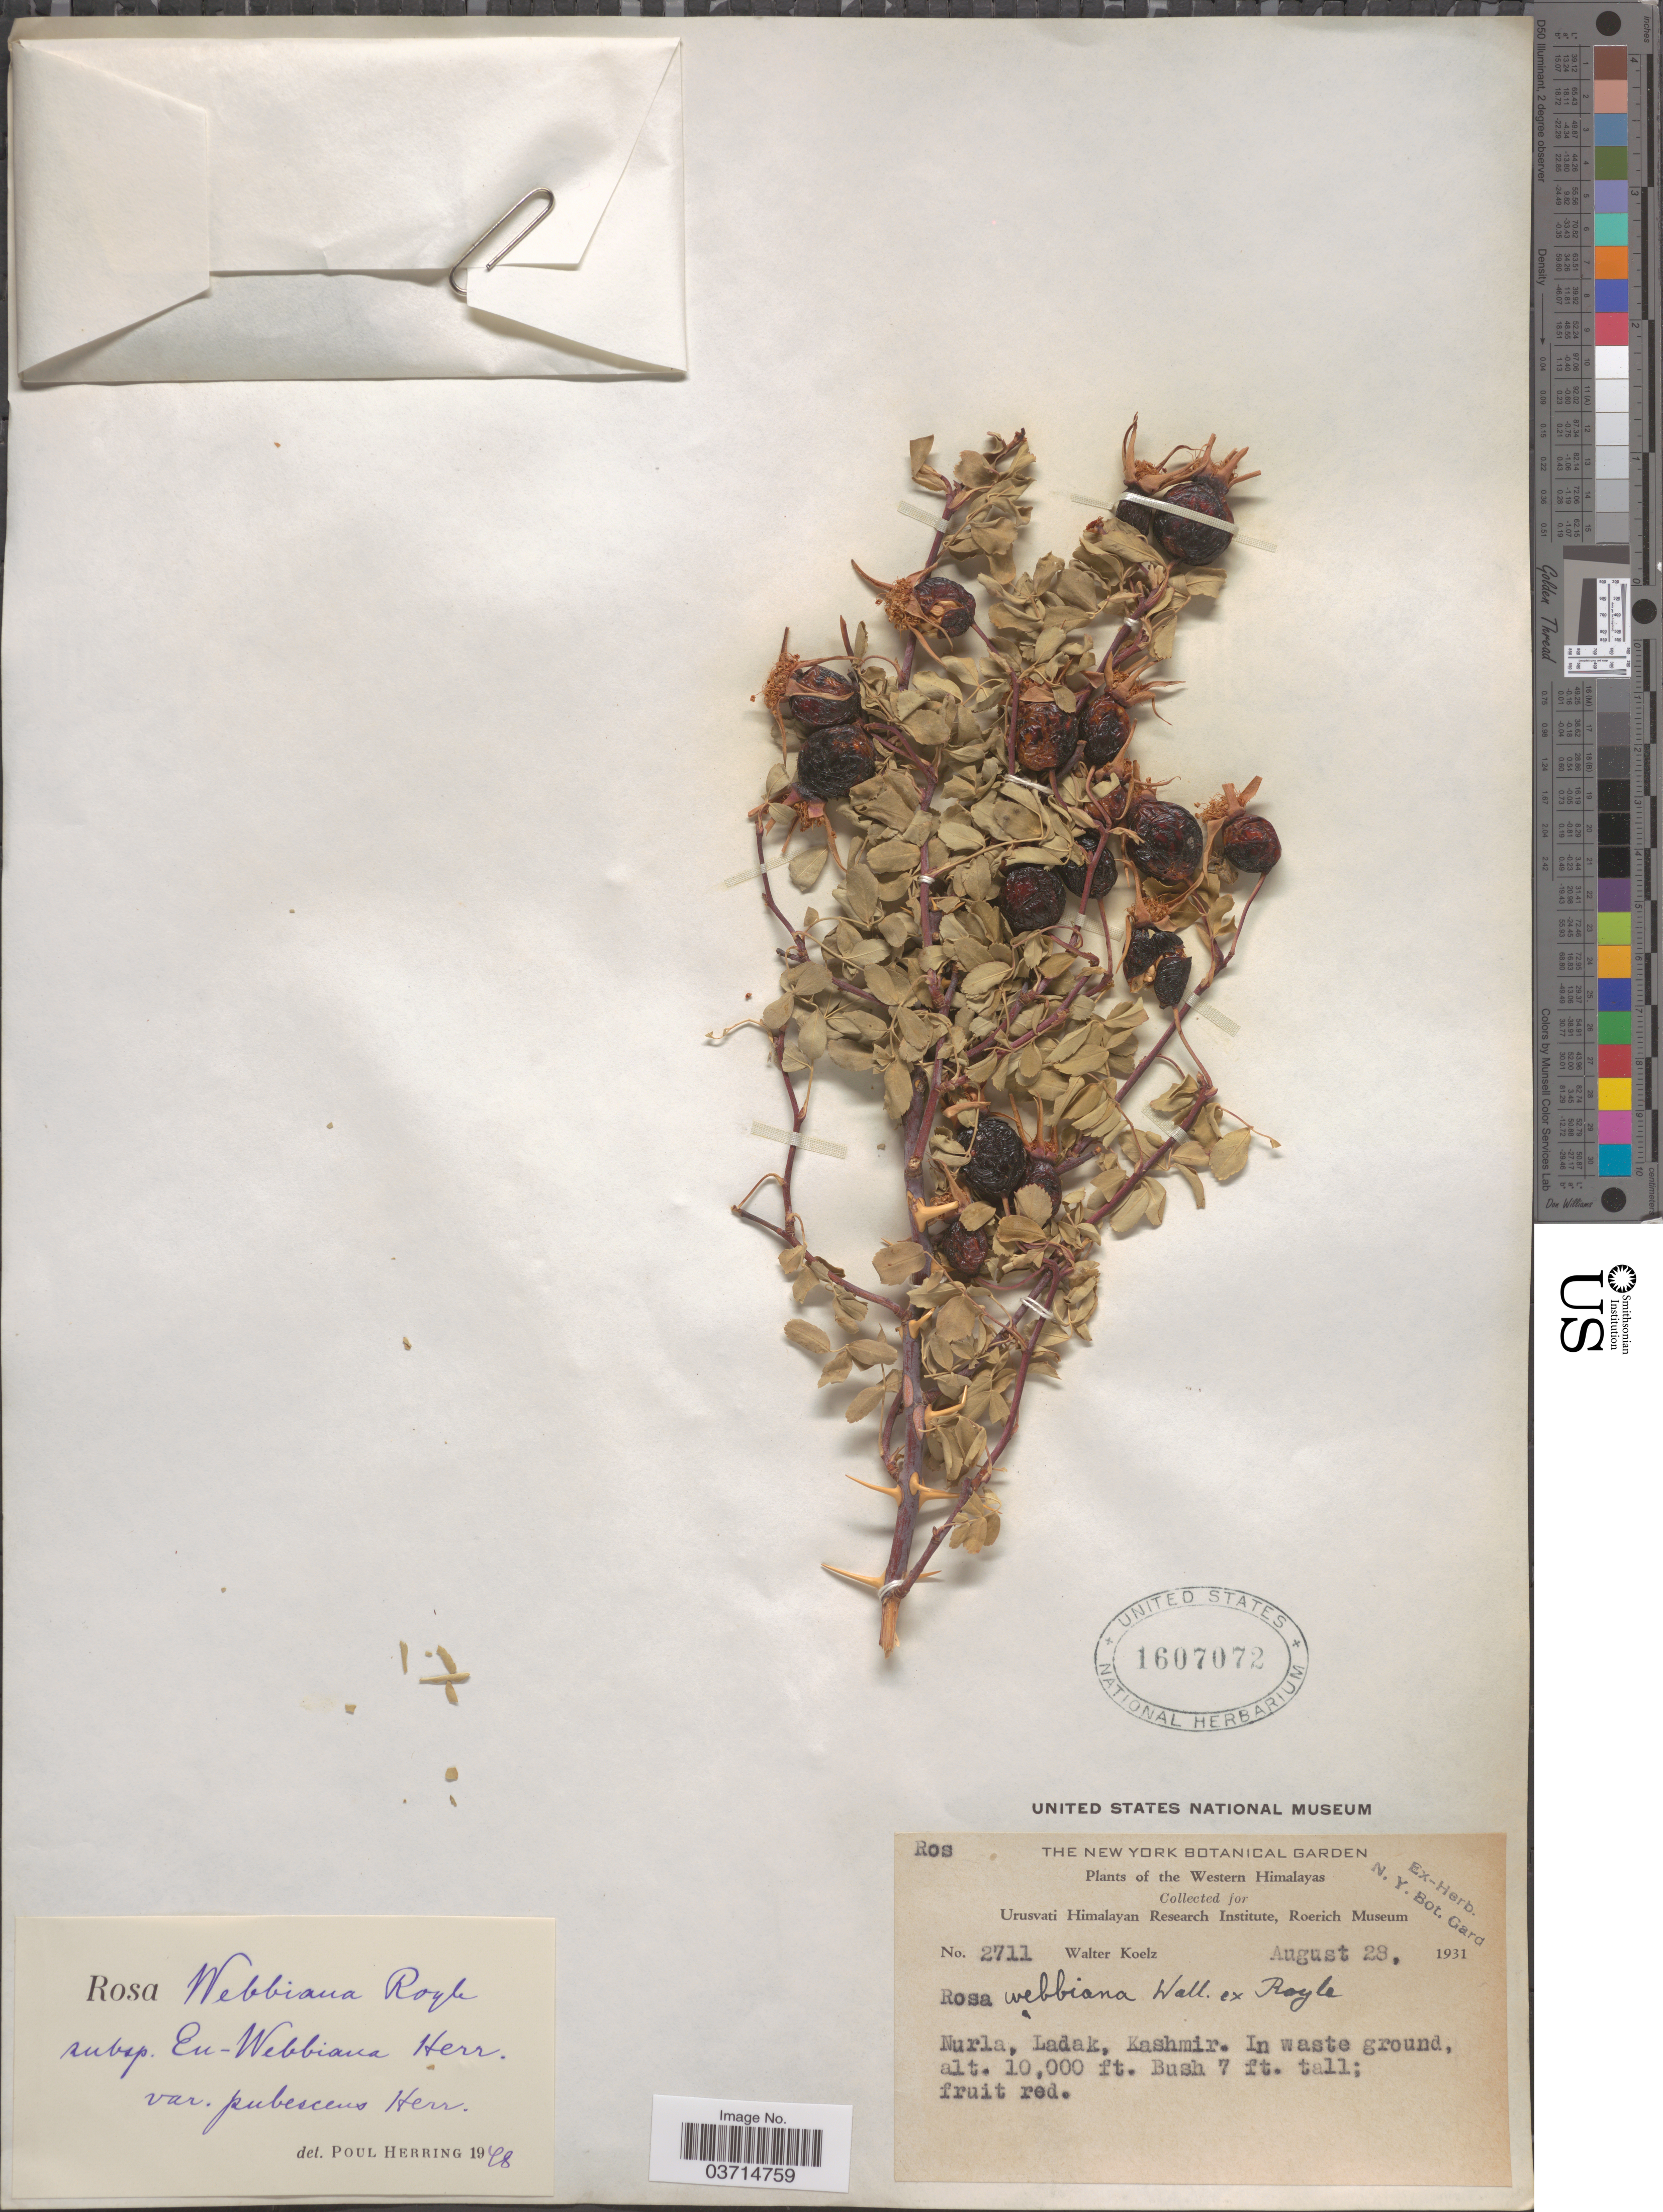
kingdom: Plantae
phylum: Tracheophyta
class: Magnoliopsida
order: Rosales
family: Rosaceae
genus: Rosa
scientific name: Rosa webbiana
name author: Wall. ex Royle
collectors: W. N. Koelz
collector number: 2711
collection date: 1931-08-23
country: India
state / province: Ladakh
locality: Western Himalayas. Nurla, Ladak, Kashmir.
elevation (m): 3048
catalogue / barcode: US 1607072